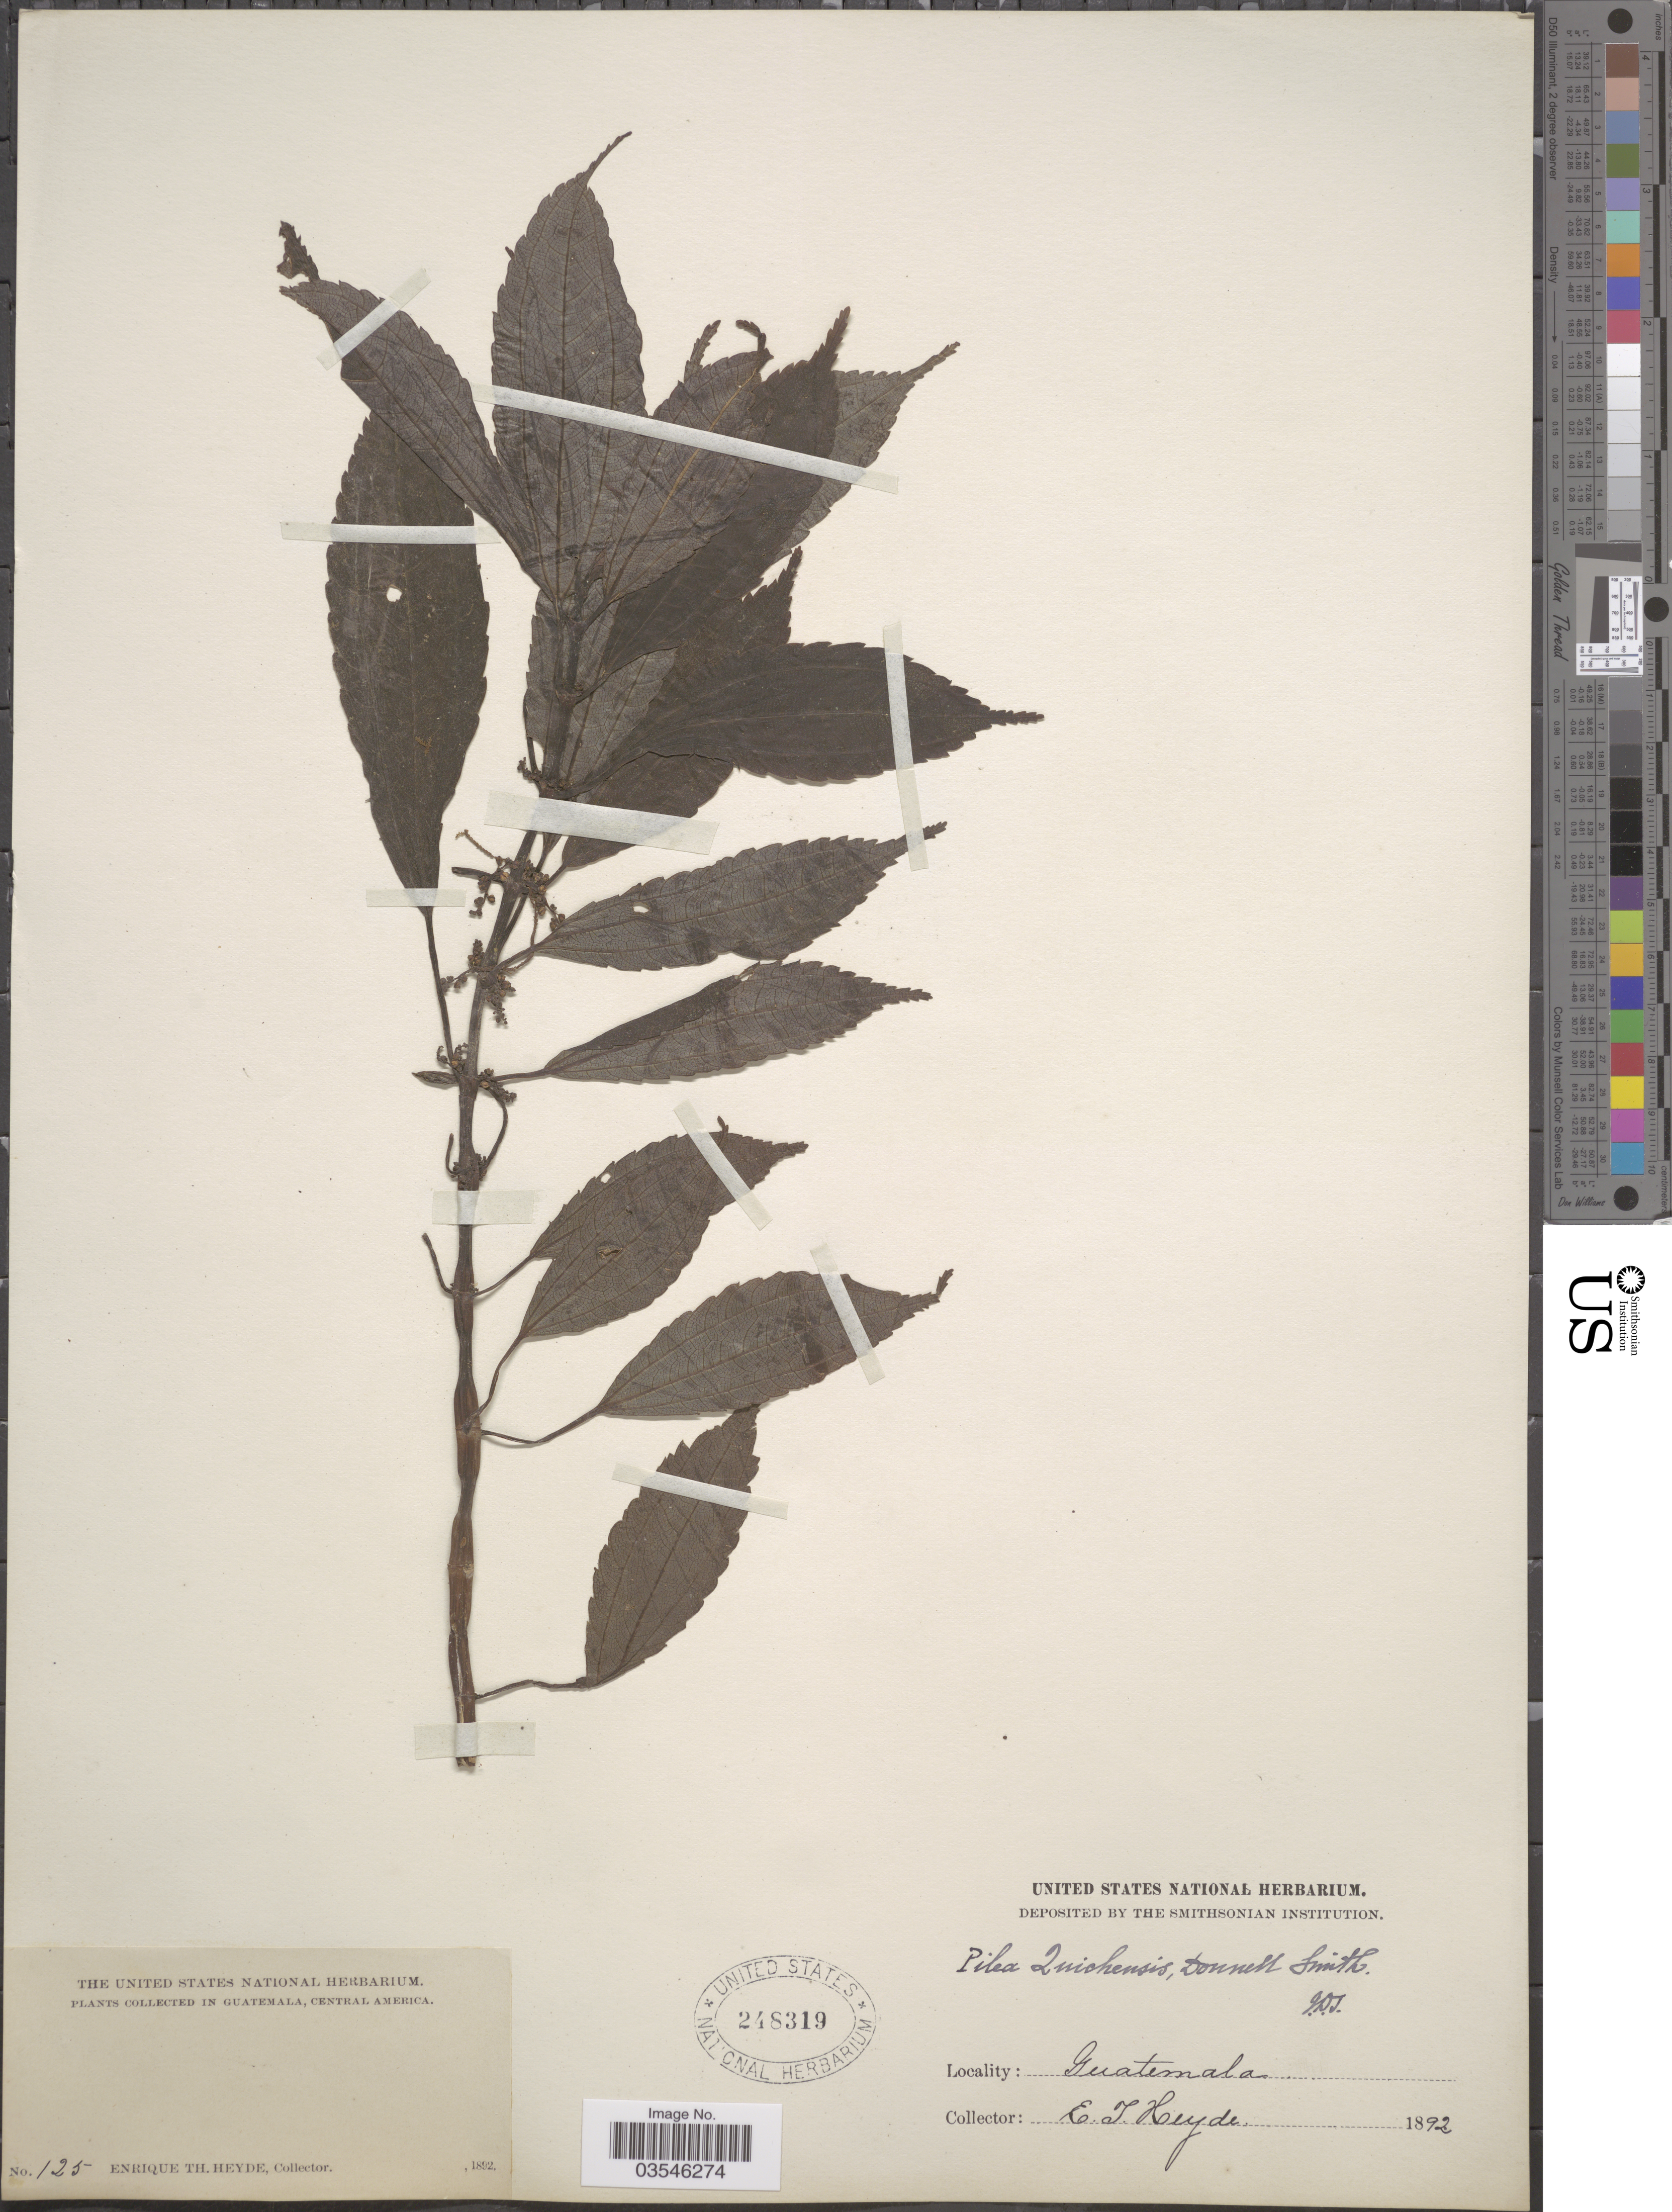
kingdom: Plantae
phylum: Tracheophyta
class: Magnoliopsida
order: Rosales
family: Urticaceae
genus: Pilea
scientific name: Pilea quichensis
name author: Donn. Sm.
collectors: E. T. Heyde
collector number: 125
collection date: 1892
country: Guatemala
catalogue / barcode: US 248319